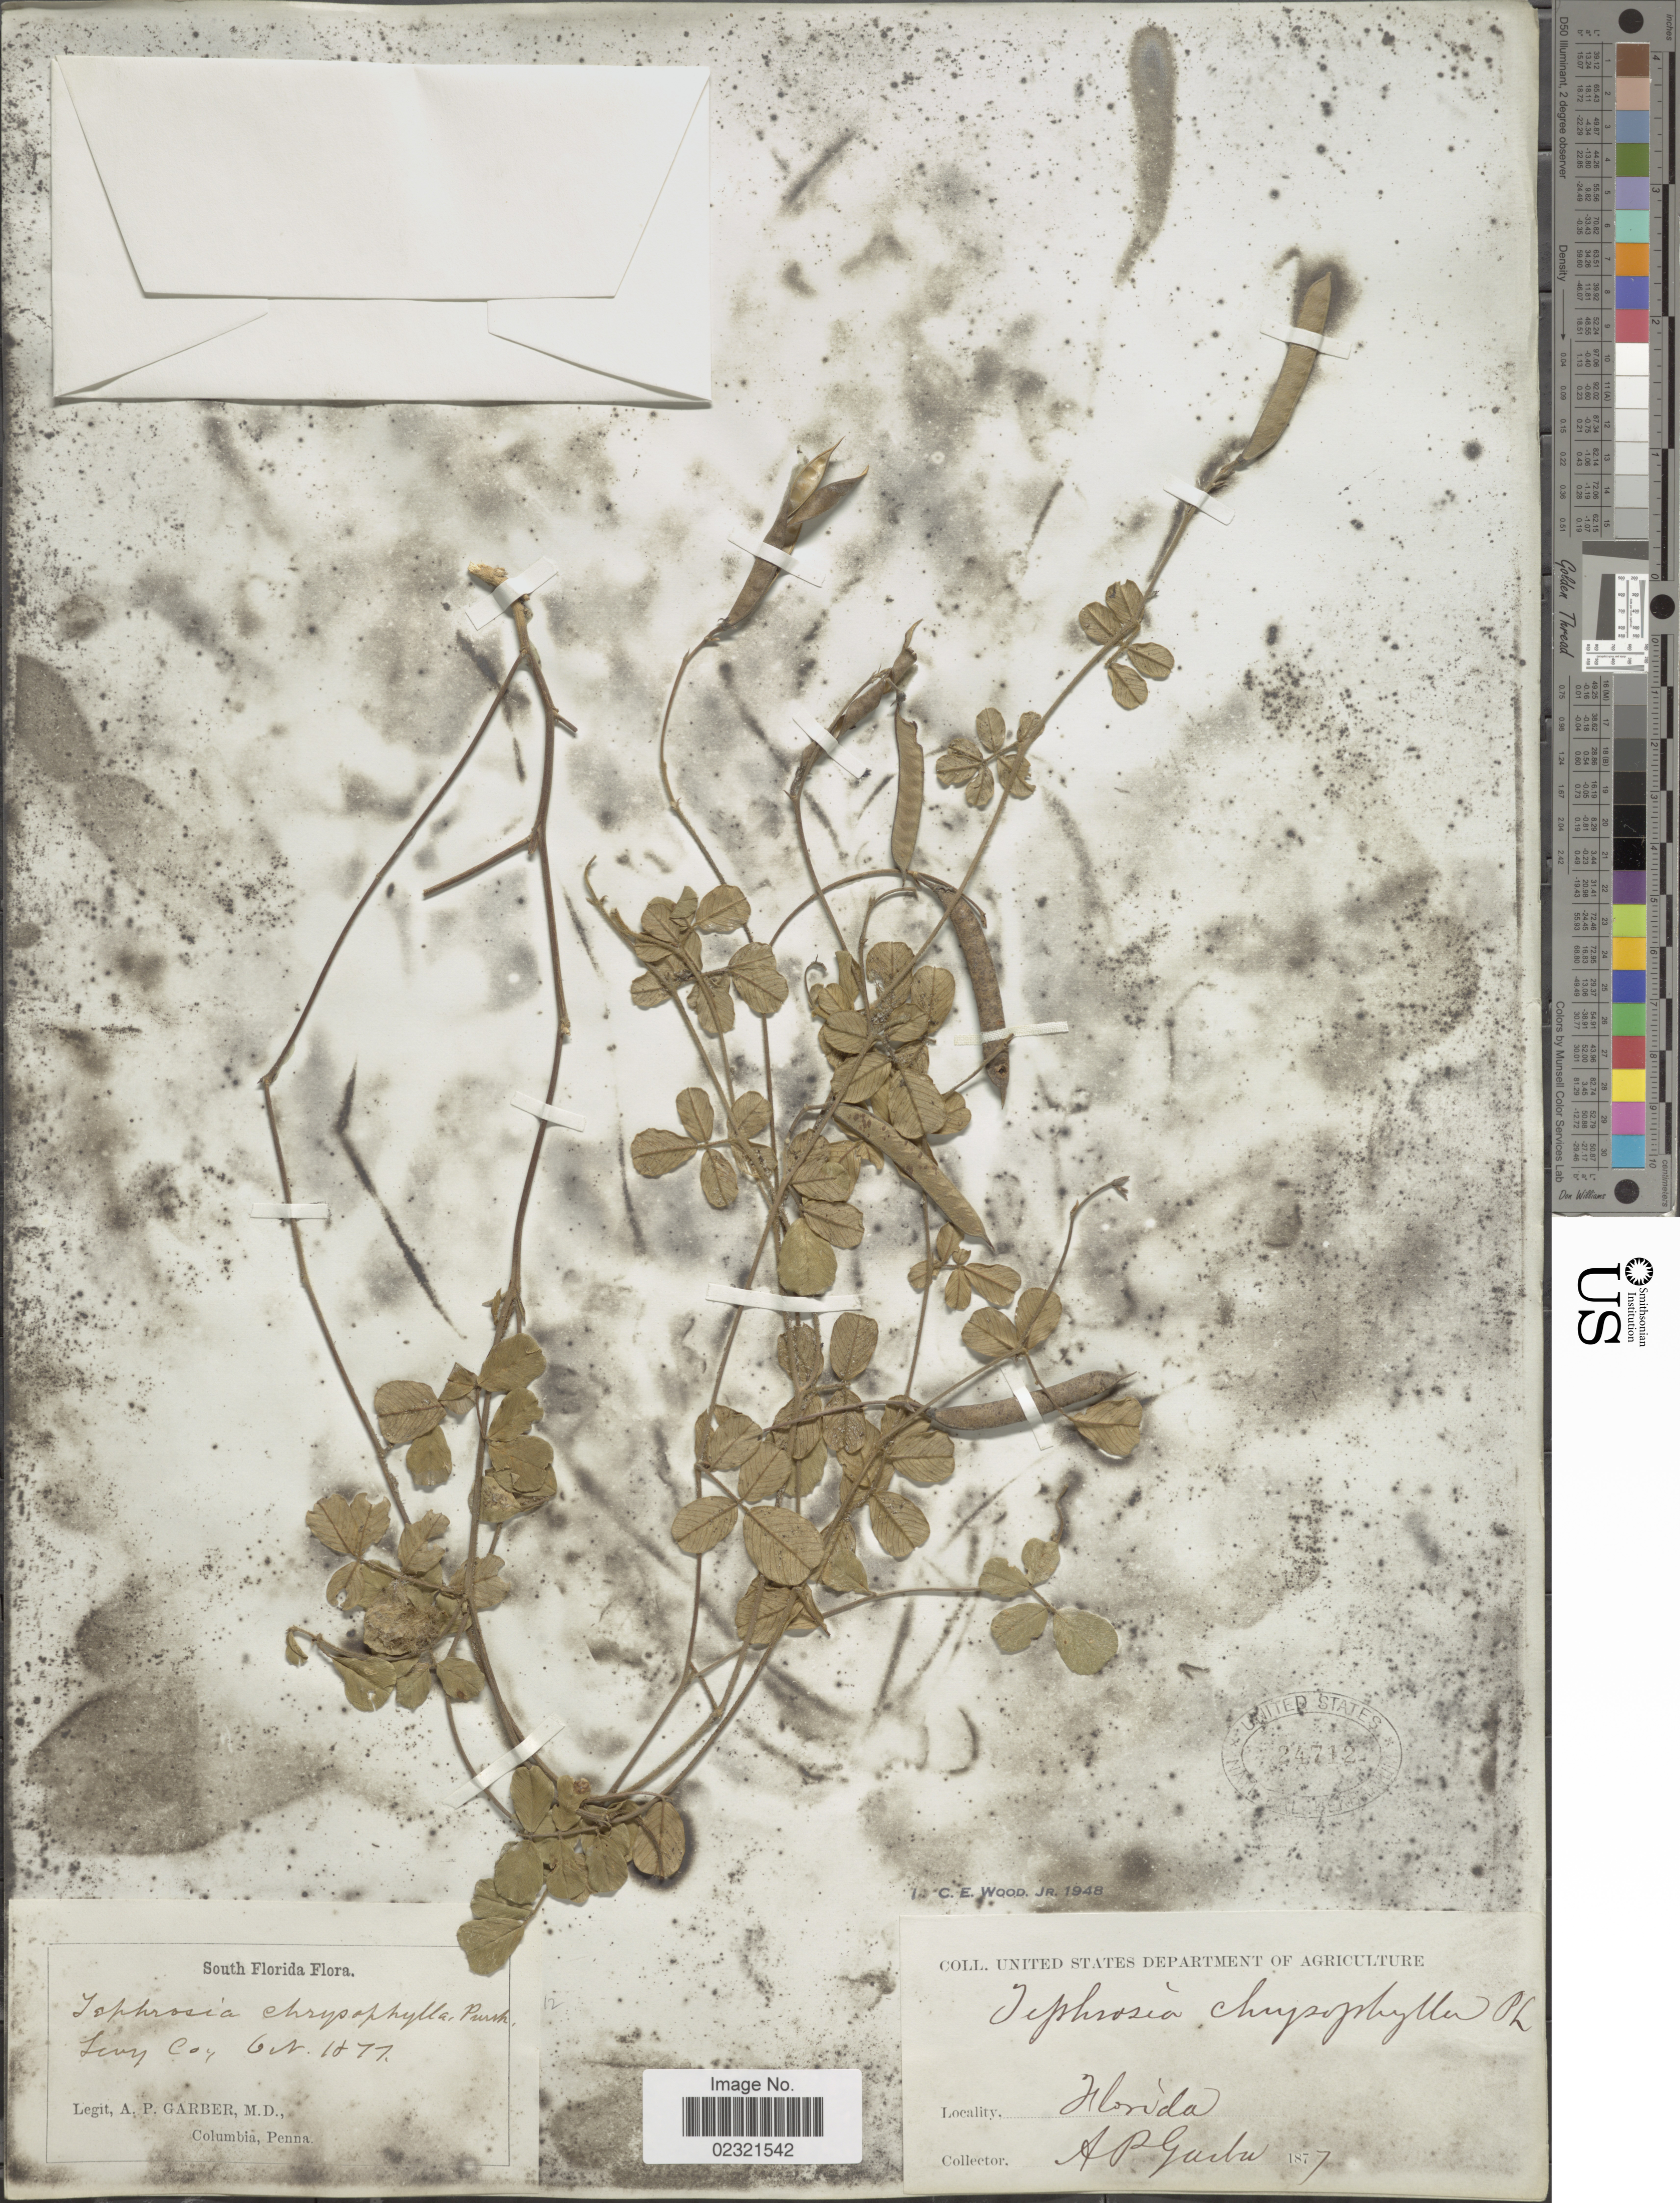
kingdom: Plantae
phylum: Tracheophyta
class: Magnoliopsida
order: Fabales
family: Fabaceae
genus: Tephrosia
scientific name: Tephrosia chrysophylla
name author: Pursh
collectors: A. P. Garber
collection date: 1877-10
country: United States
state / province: Florida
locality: South florida. Levy Co.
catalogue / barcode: US 24712